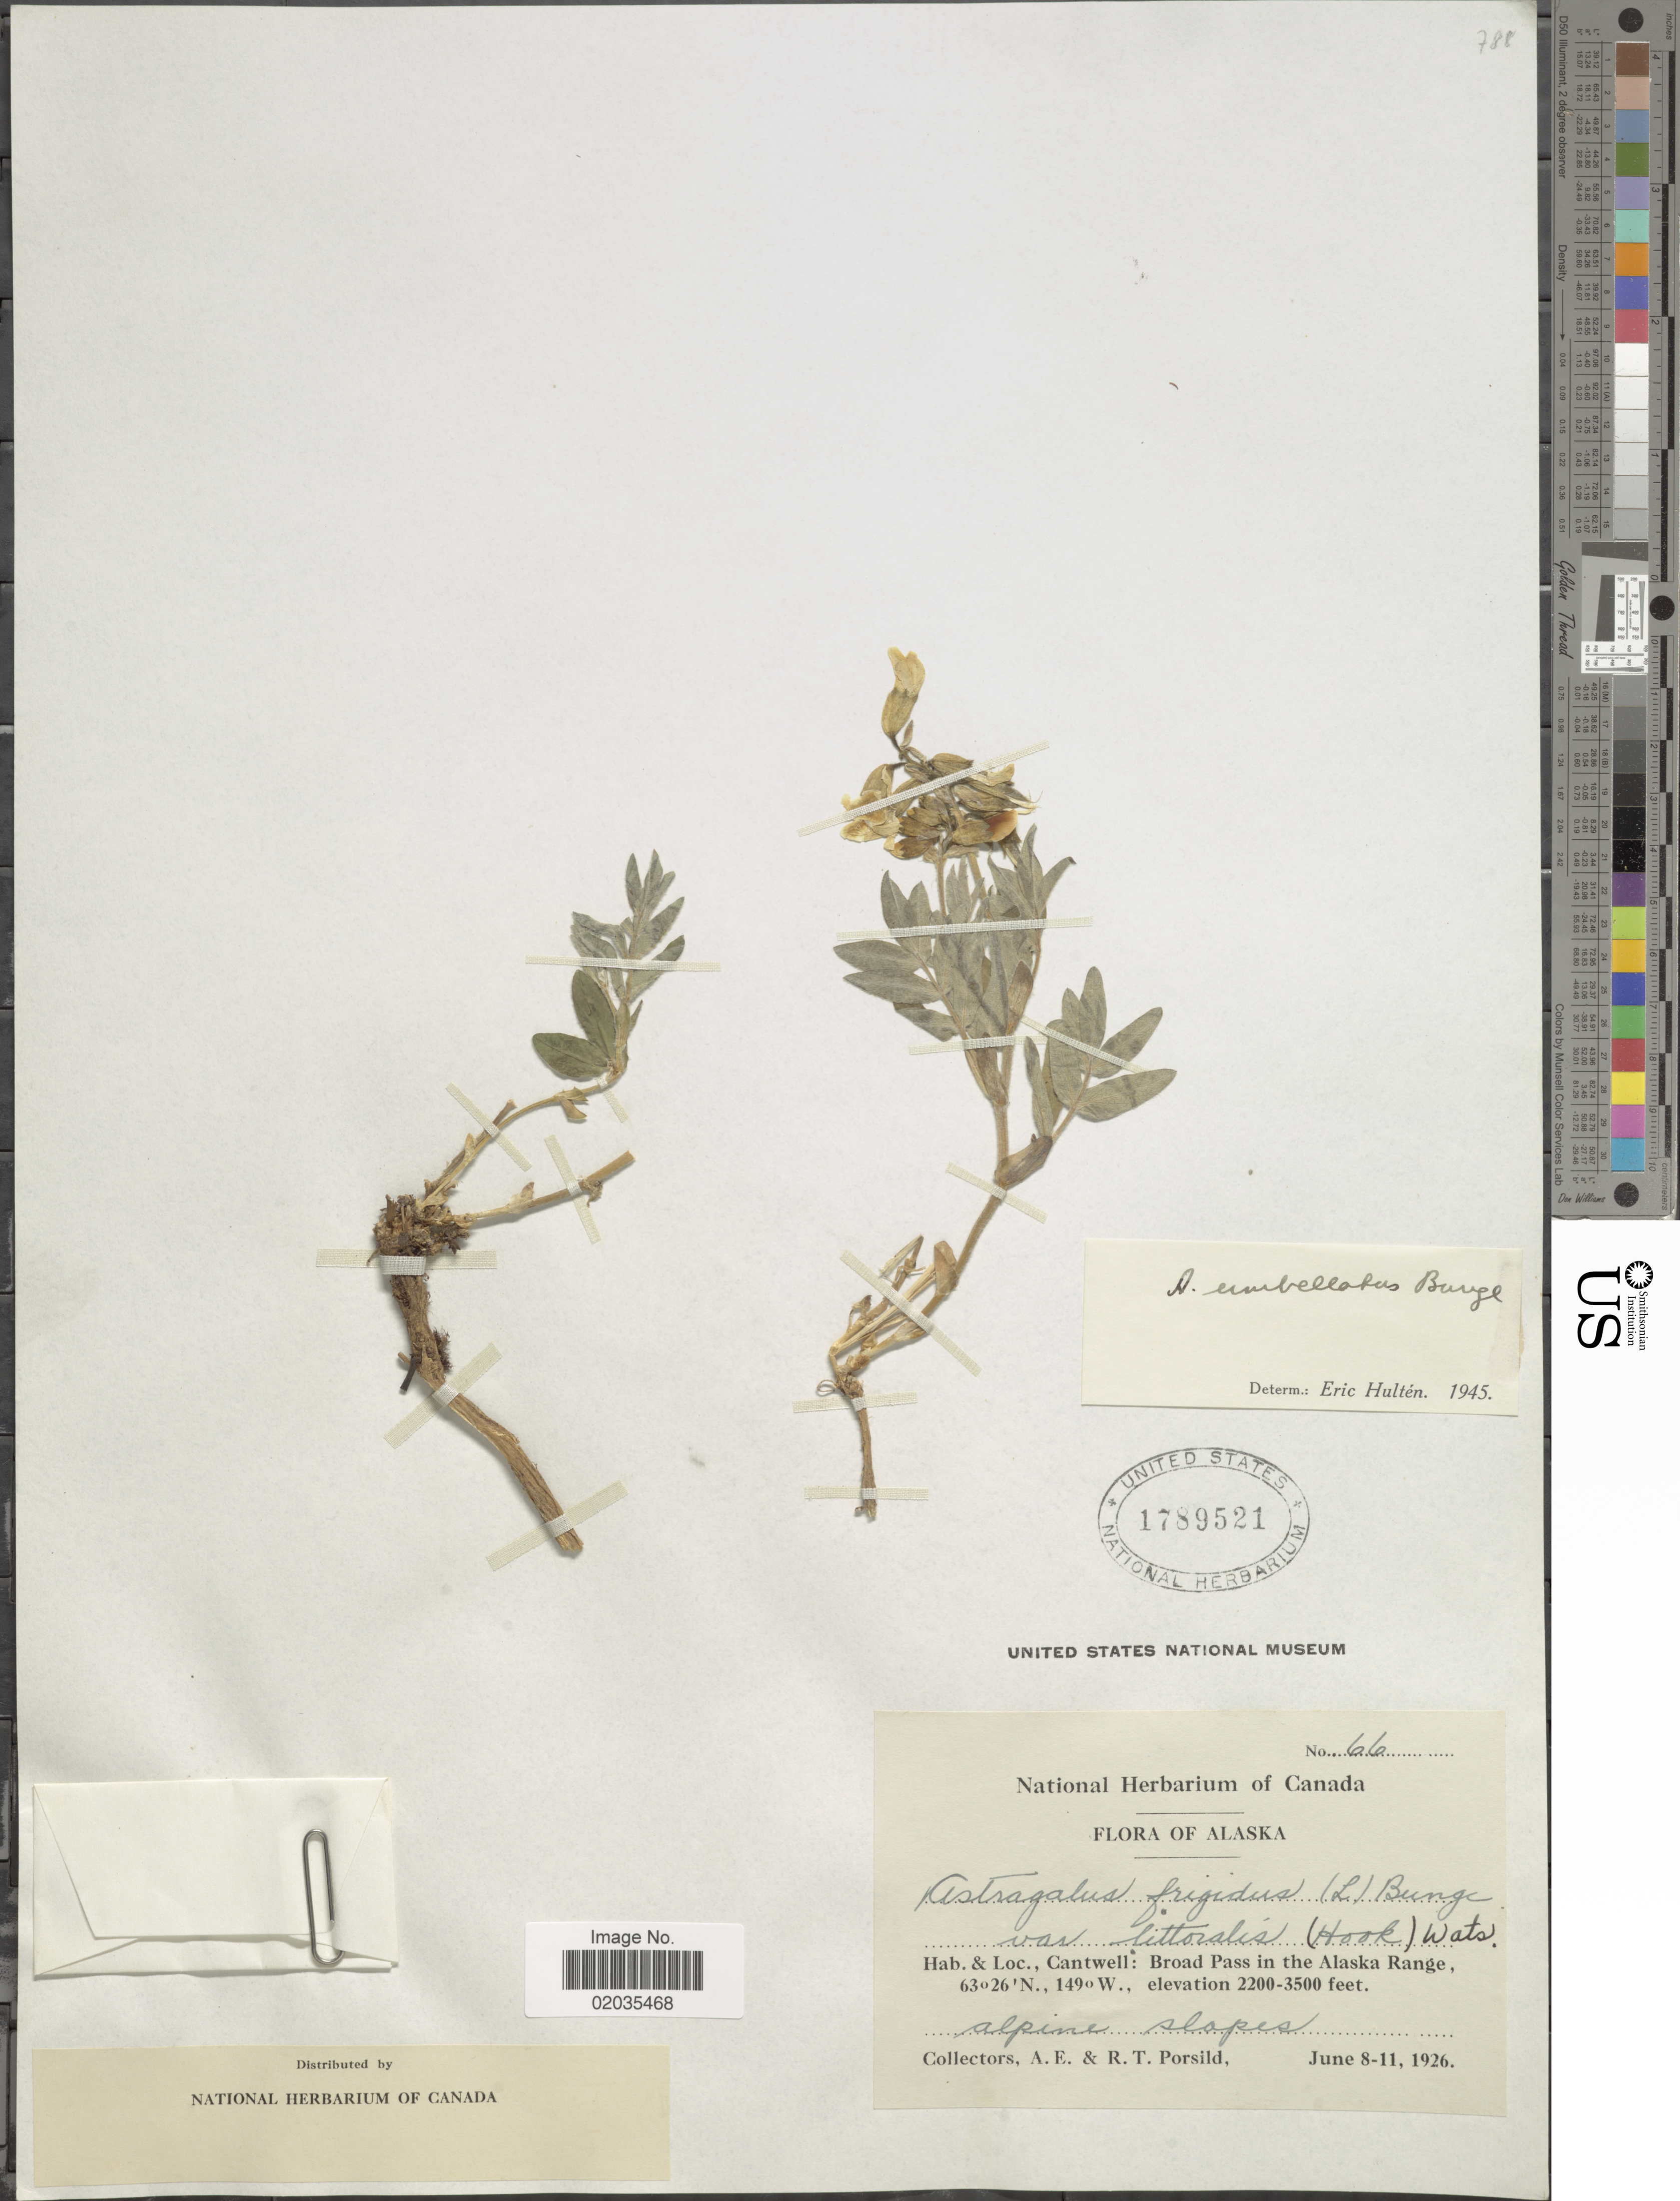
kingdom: Plantae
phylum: Tracheophyta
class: Magnoliopsida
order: Fabales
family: Fabaceae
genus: Astragalus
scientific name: Astragalus umbellatus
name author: Bunge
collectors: A. E. Porsild & R. T. Porsild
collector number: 66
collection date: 1926-06-08/1926-06-11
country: United States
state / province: Alaska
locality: Cantwell: Broad Pass in the Alaska Range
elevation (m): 671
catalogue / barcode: US 1789521